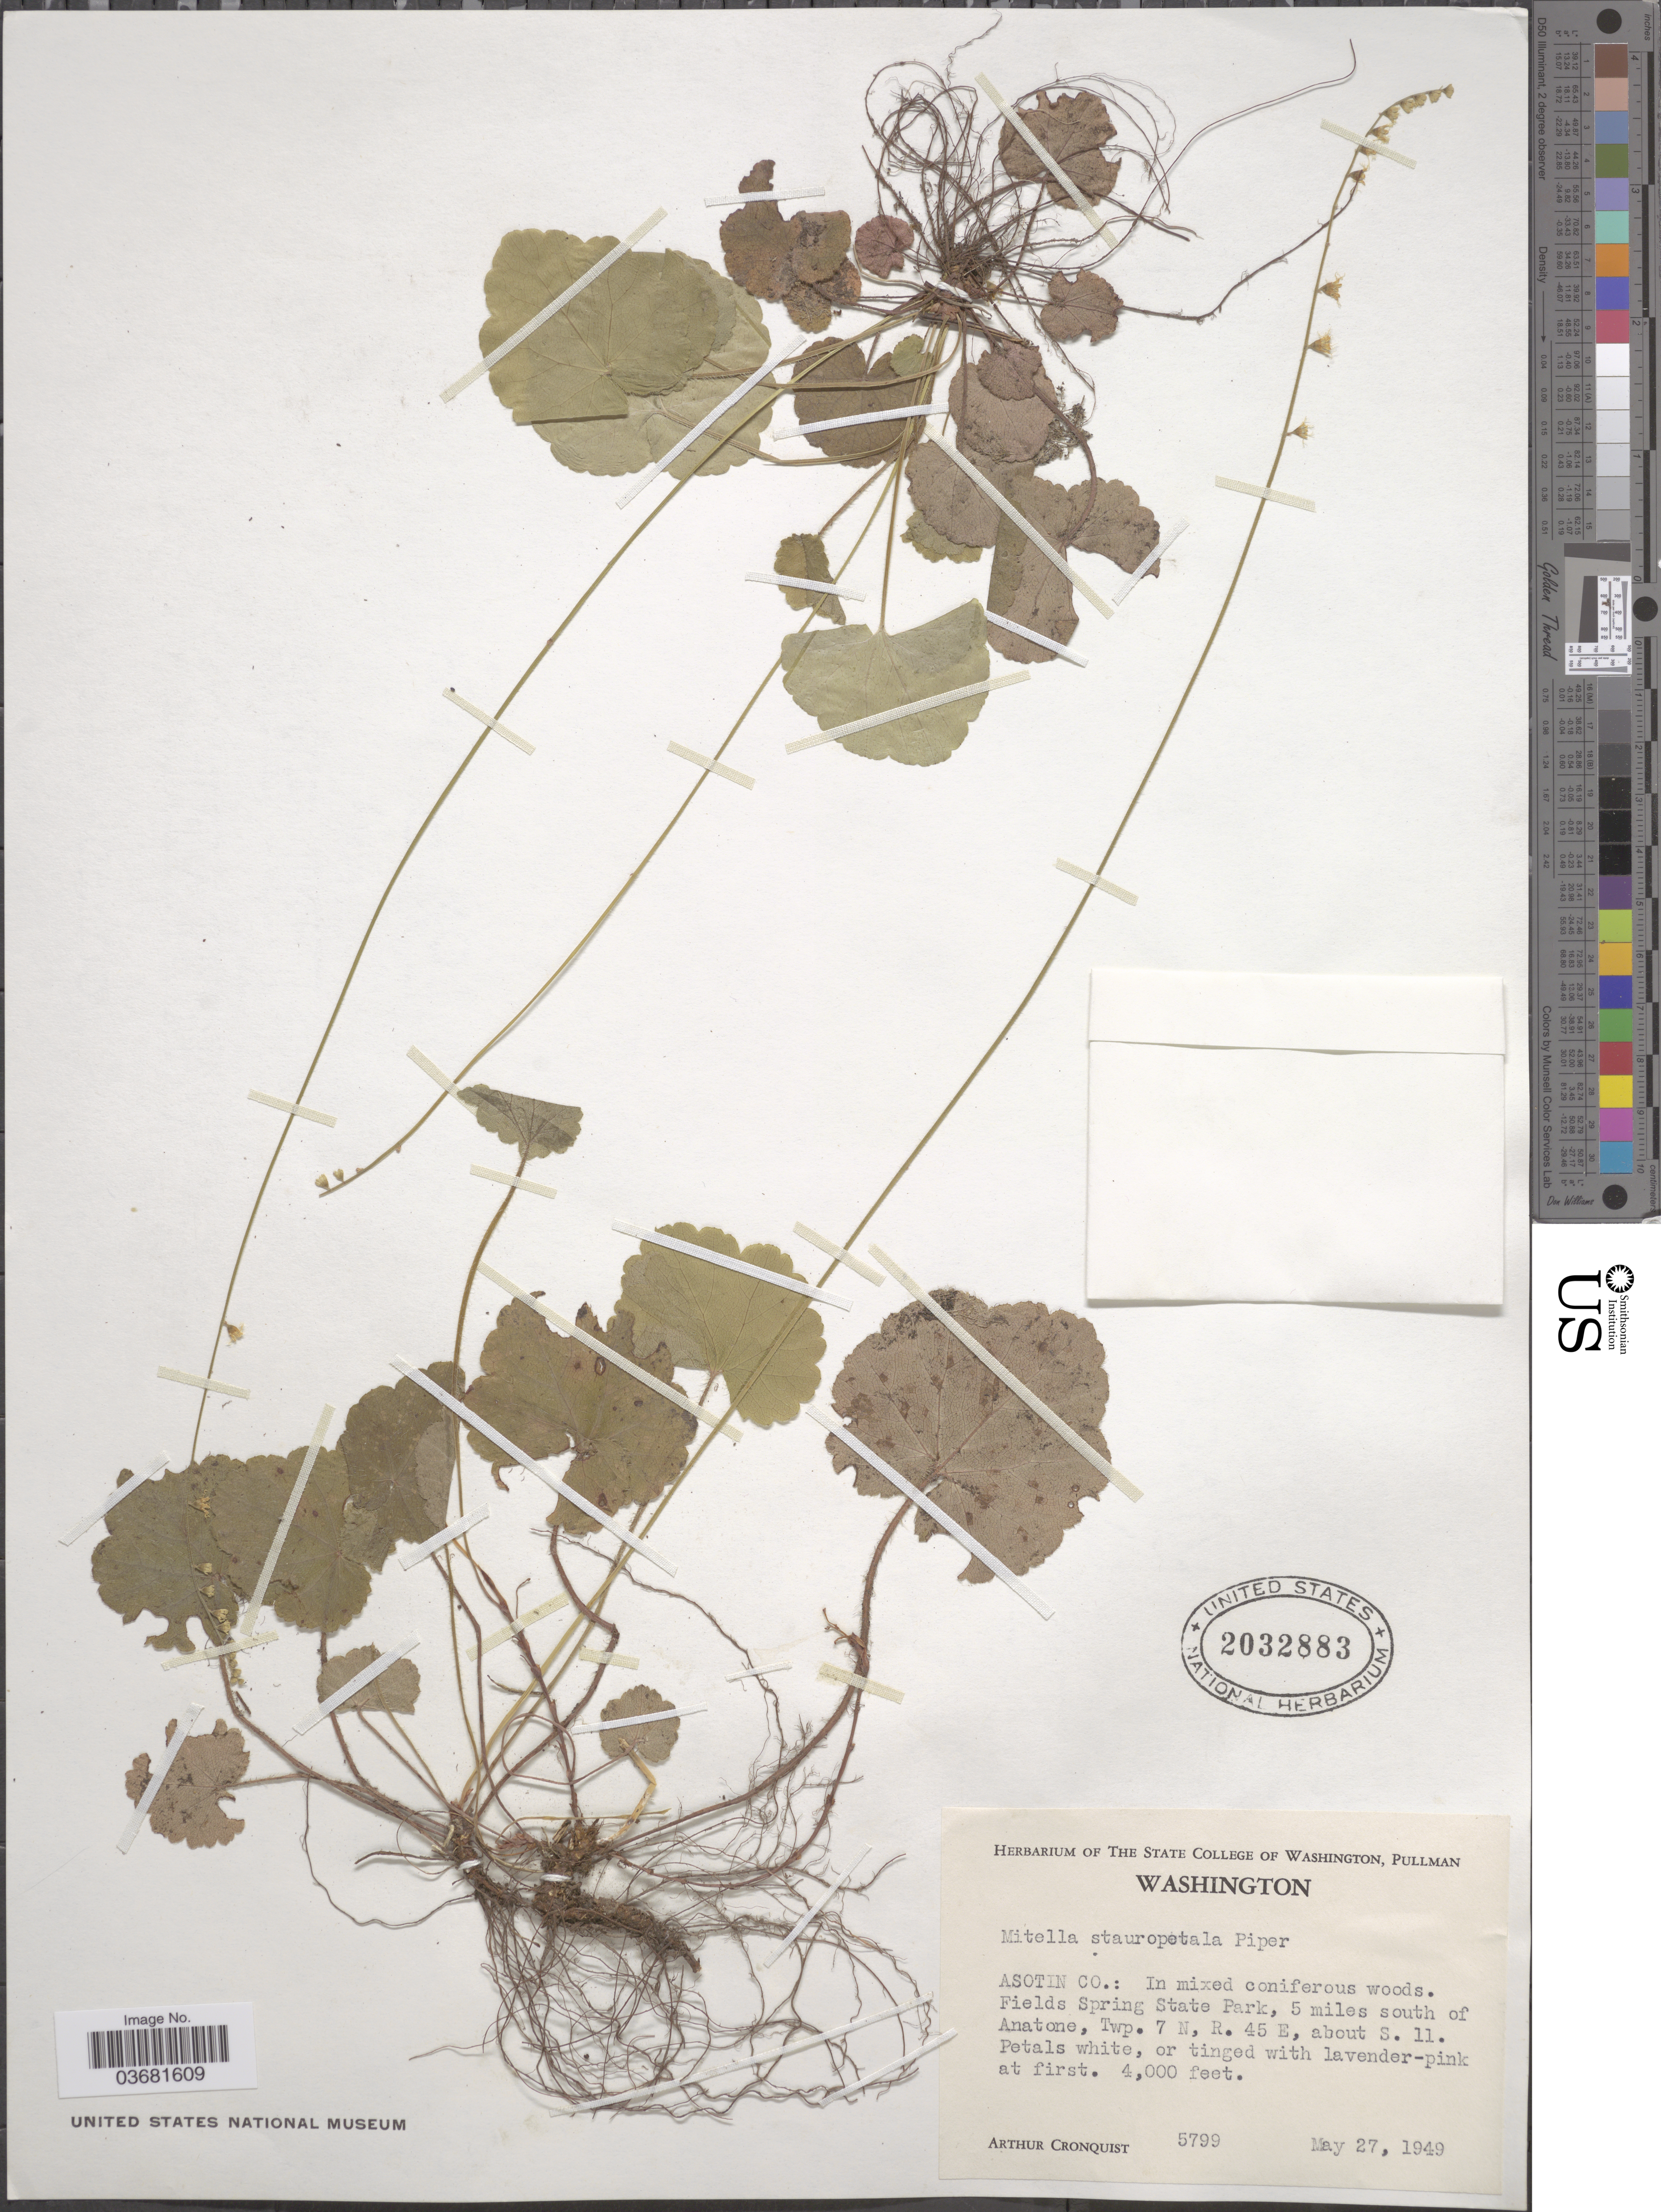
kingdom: Plantae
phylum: Tracheophyta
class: Magnoliopsida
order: Saxifragales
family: Saxifragaceae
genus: Mitella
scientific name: Mitella stauropetala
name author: Piper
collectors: A. J. Cronquist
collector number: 5799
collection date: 1949-05-27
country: United States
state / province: Washington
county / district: Asotin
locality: Asotin Co.: In mixed coniferous woods. Fields Spring State Park, 5 miles south of Anatone, Twp. 7 N, R. 45 E, about S. 11.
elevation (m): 1219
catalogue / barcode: US 2032883